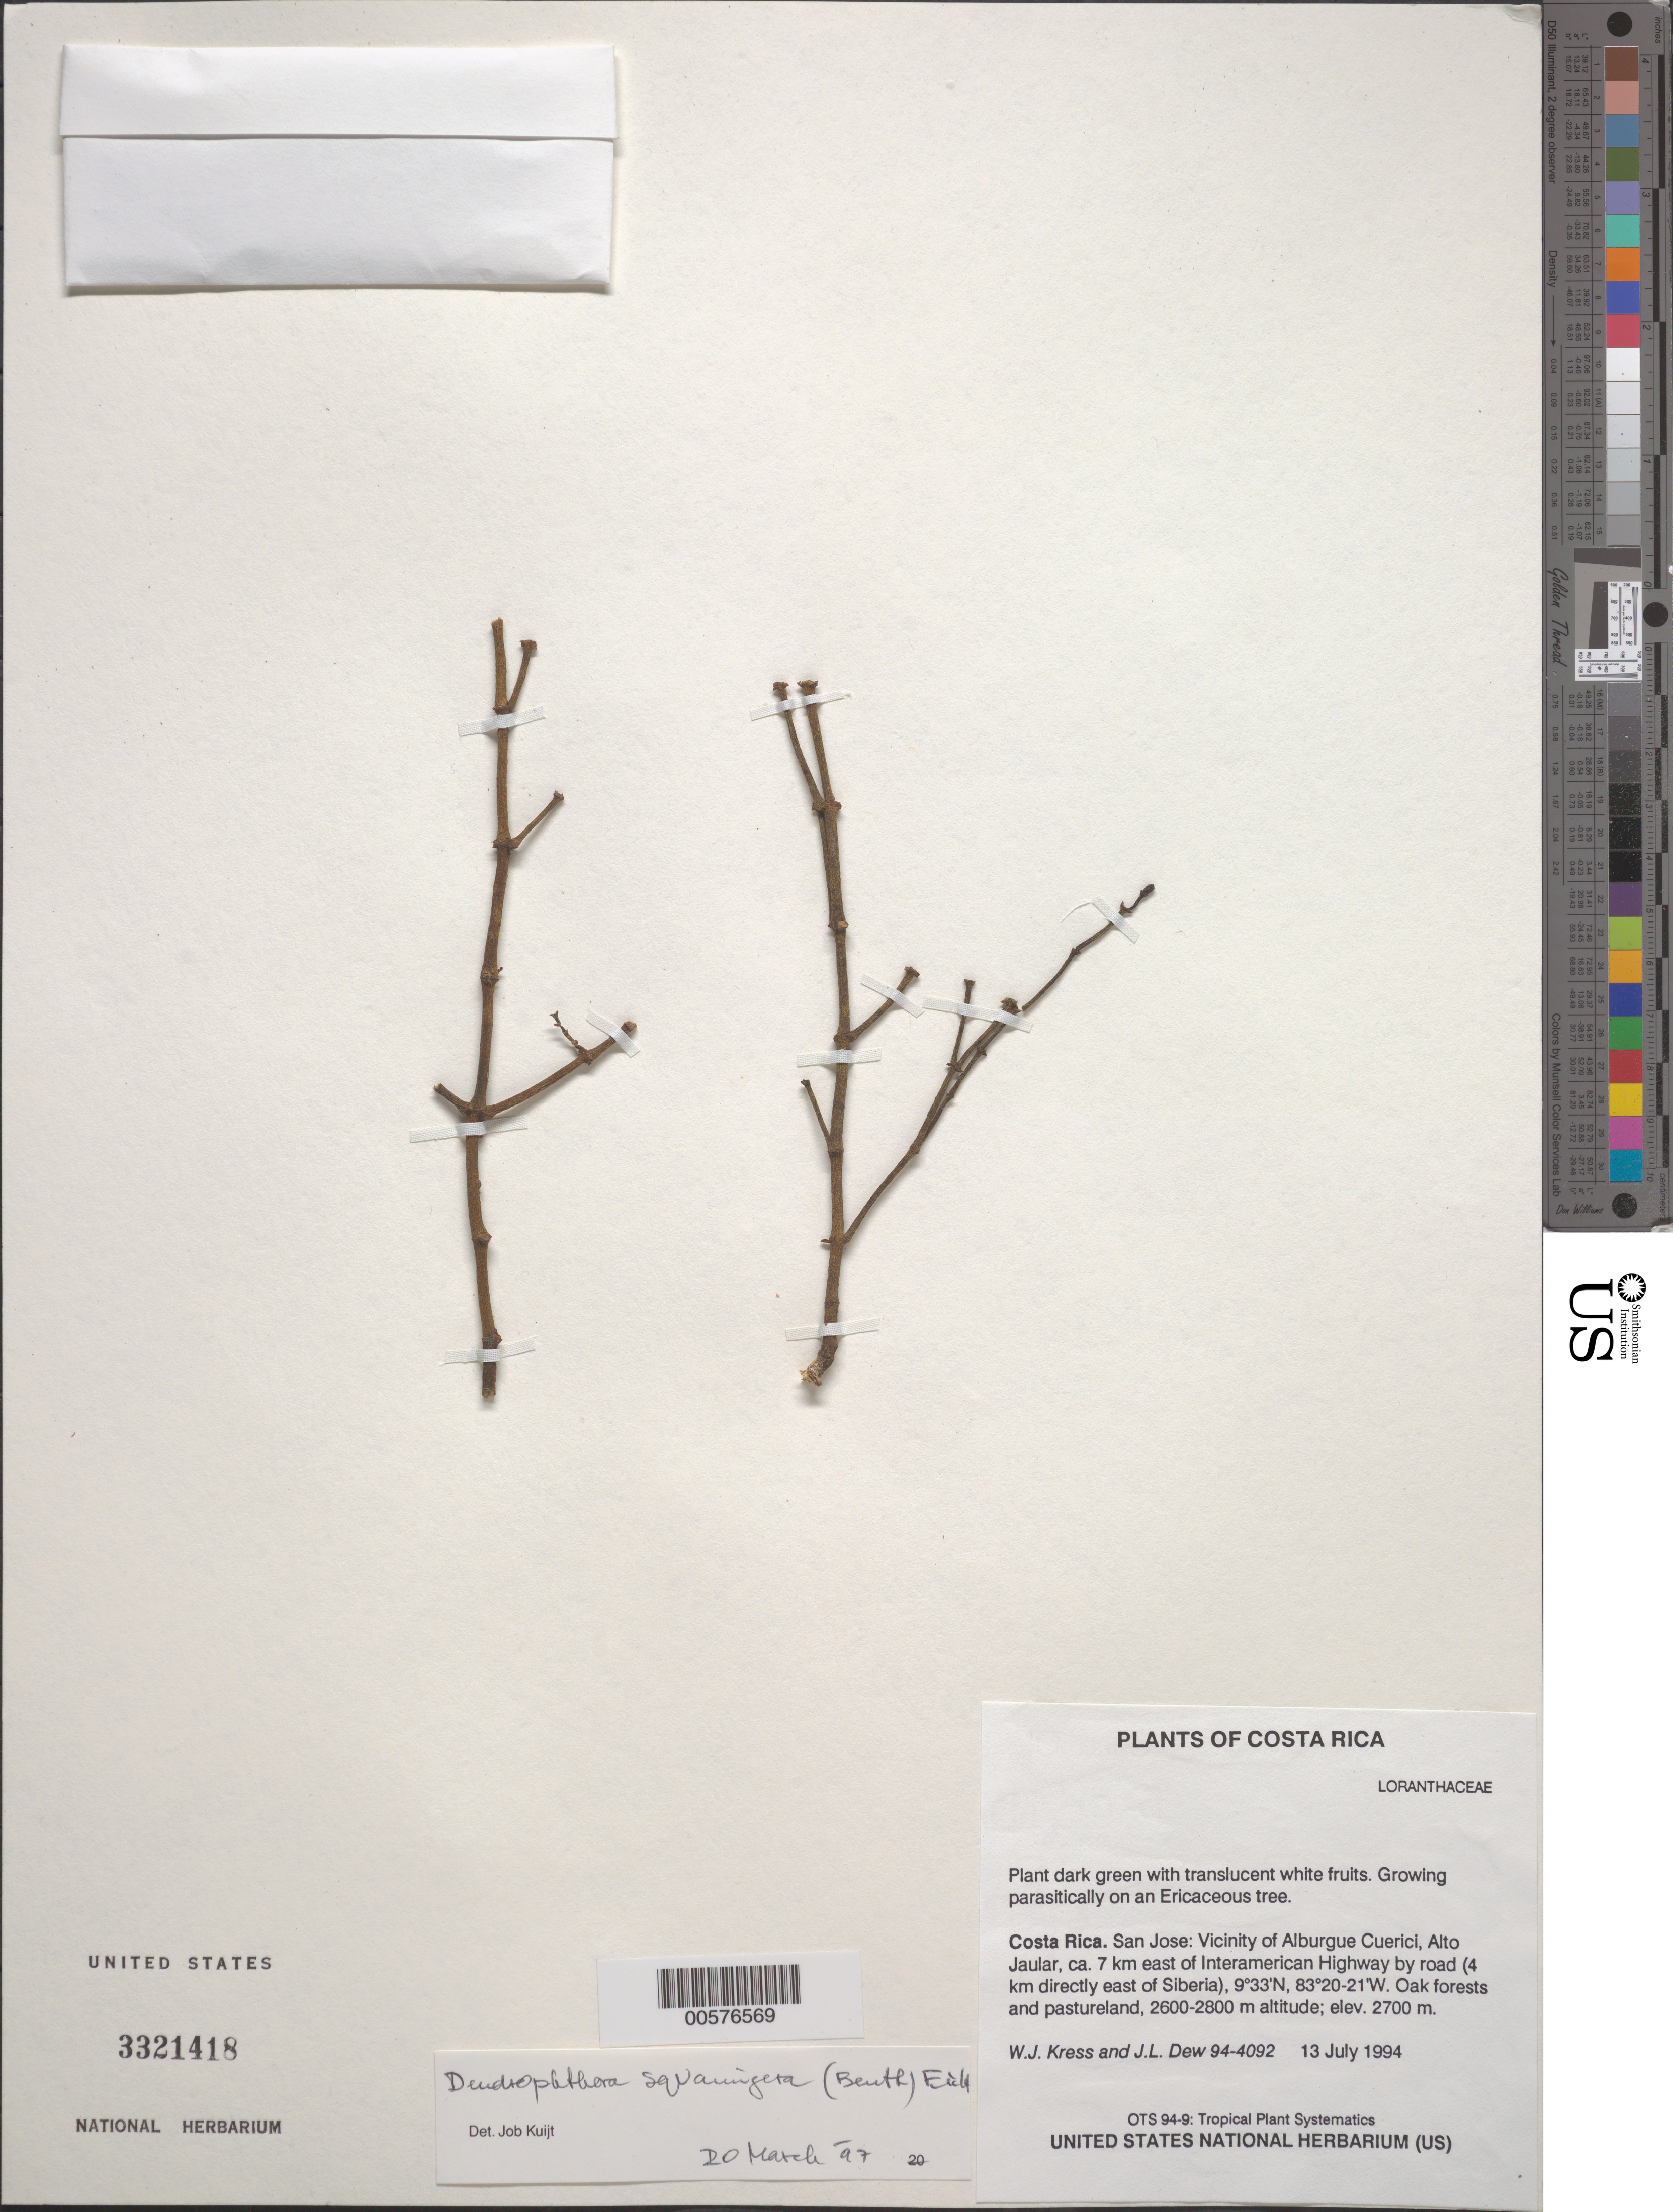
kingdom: Plantae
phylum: Tracheophyta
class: Magnoliopsida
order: Santalales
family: Viscaceae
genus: Dendrophthora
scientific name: Dendrophthora squamigera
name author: (Benth.) Kuntze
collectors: W. J. Kress & J. L. Dew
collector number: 94-4092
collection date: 1994-07-13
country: Costa Rica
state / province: San Jose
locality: Vicinity of Alburgue Cuerici, Alto Jaular, ca. 7 km East of Interamerican Highway by road (4km directly East of Siberia). Oak forests and pastureland.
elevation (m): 2600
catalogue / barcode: US 3321418